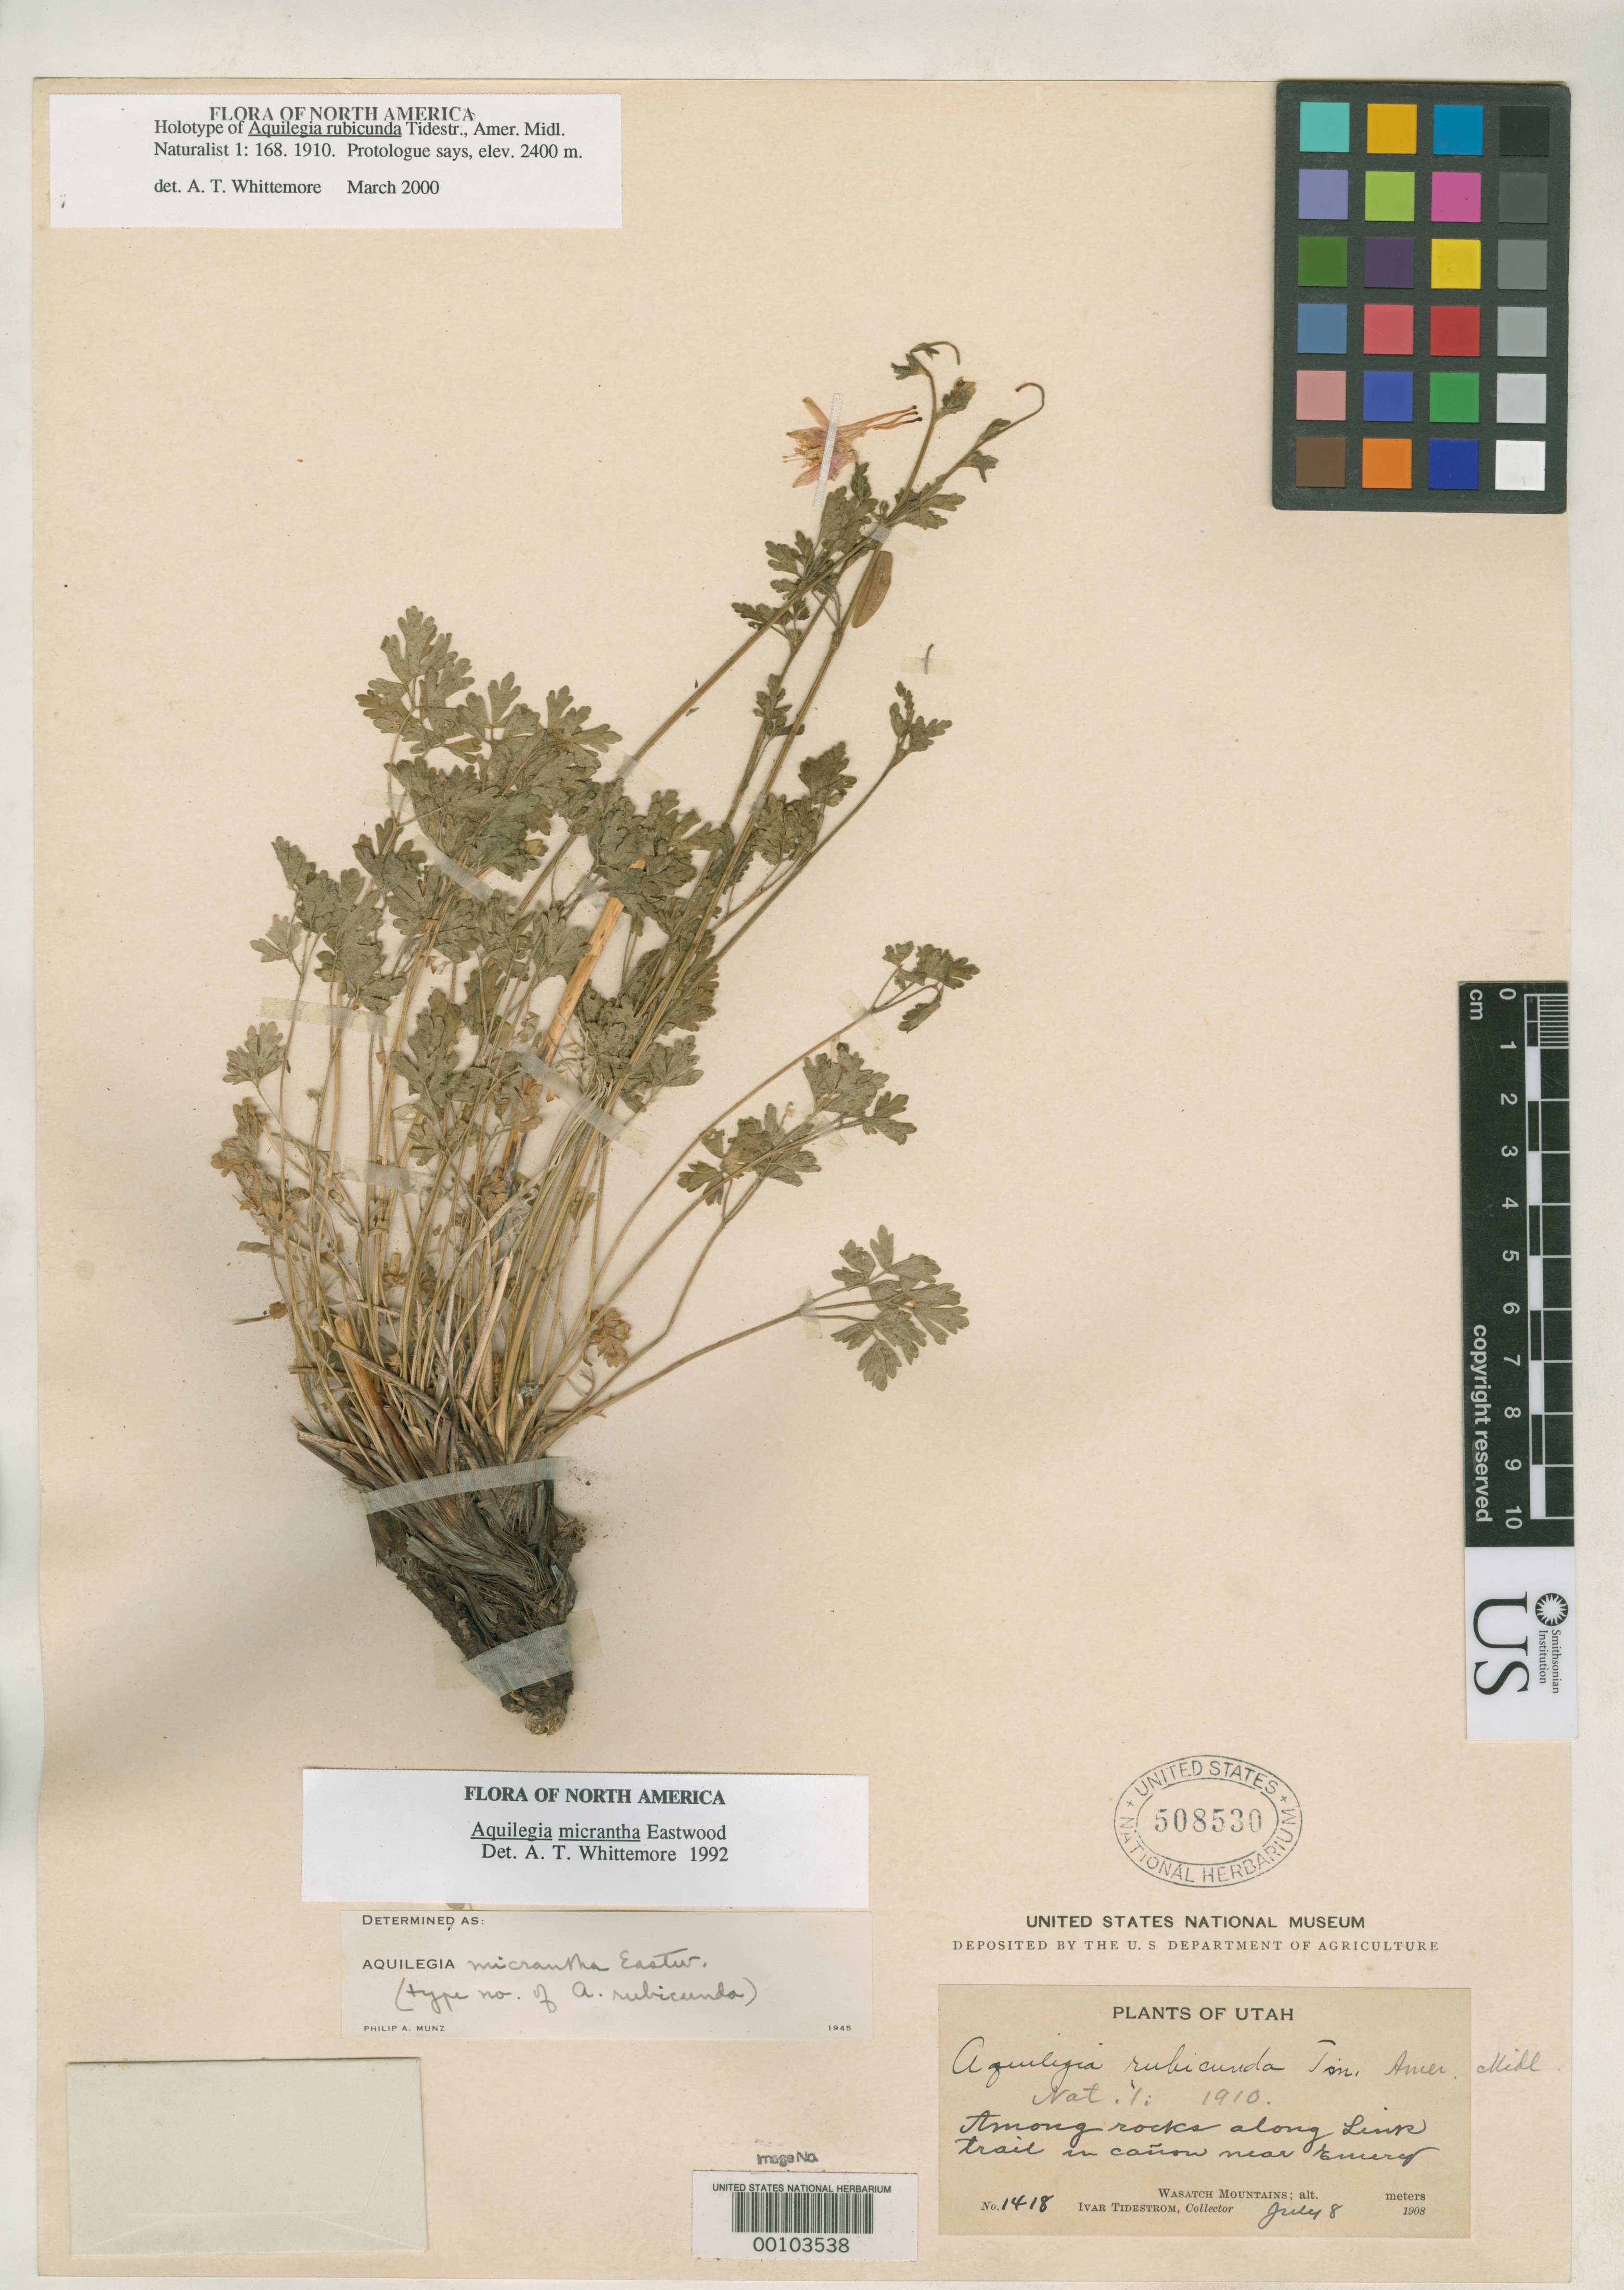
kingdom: Plantae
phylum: Tracheophyta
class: Magnoliopsida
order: Ranunculales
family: Ranunculaceae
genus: Aquilegia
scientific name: Aquilegia rubicunda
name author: Tidestr.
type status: Holotype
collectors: I. F. Tidestrom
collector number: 1418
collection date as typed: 08 Jul 1908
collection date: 1908-07-08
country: United States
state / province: Utah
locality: Manti National Forest, Emery.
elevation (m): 2400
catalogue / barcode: US 508530